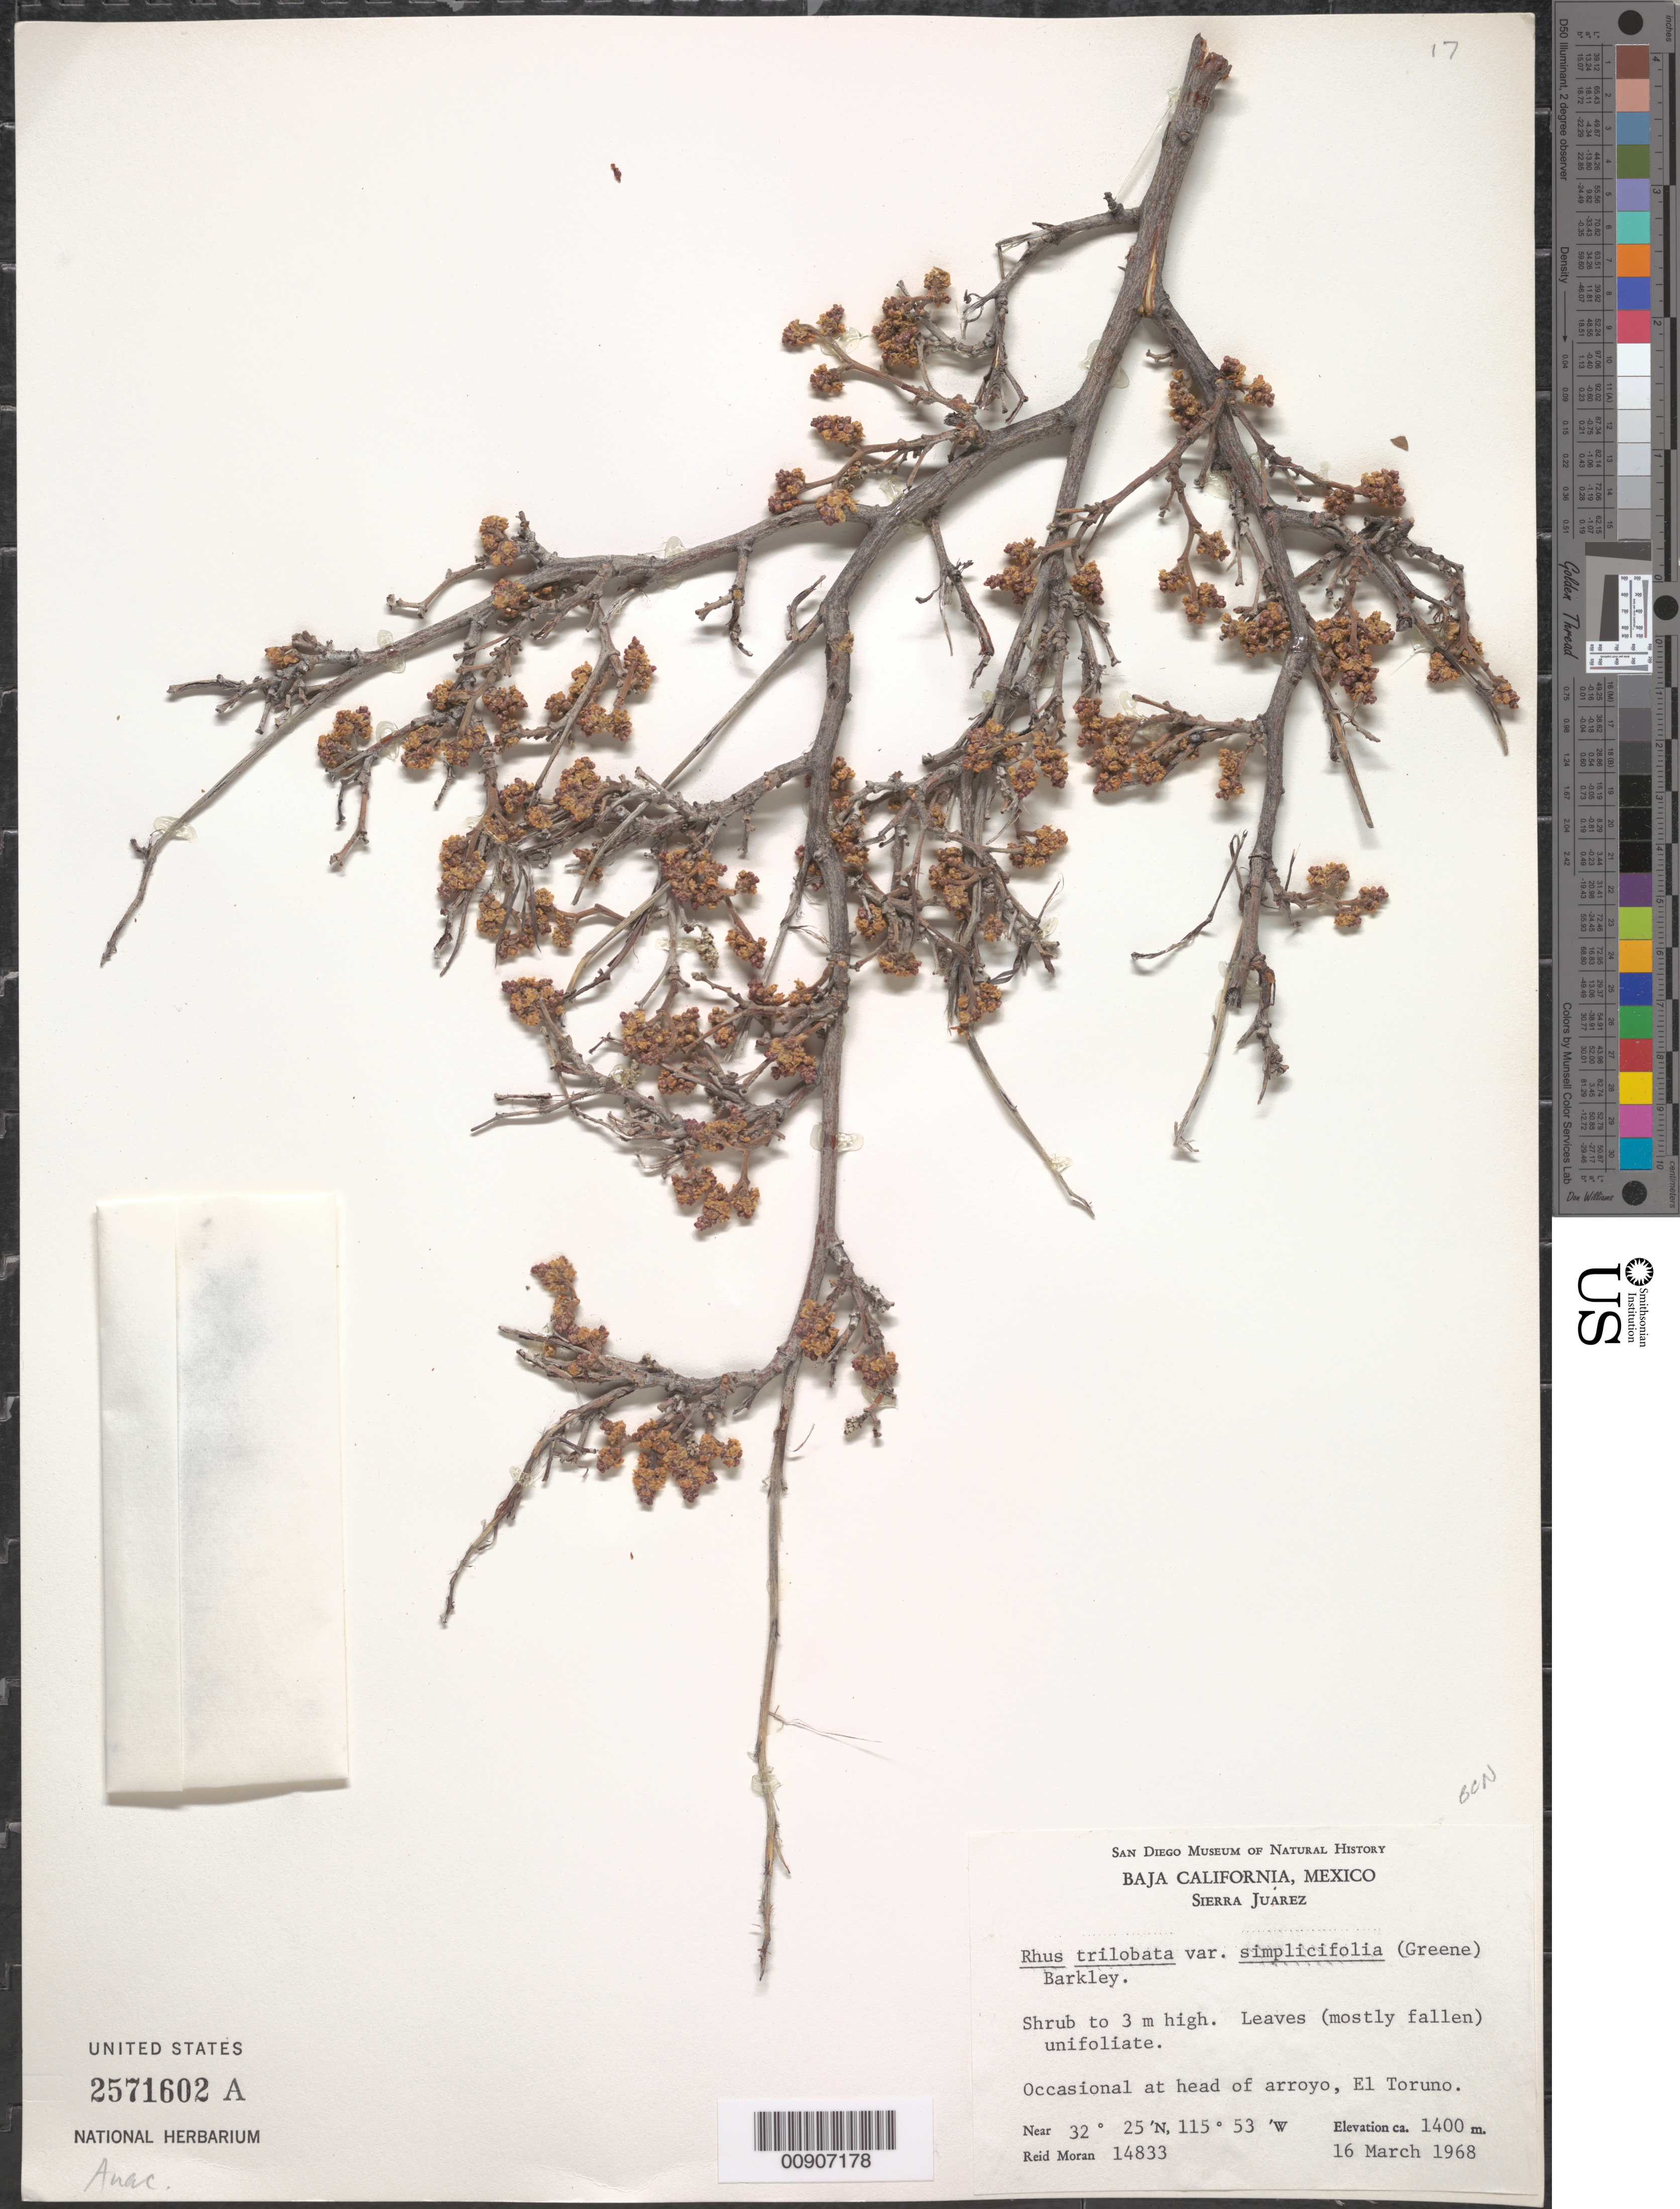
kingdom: Plantae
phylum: Tracheophyta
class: Magnoliopsida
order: Sapindales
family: Anacardiaceae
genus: Rhus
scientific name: Rhus aromatica var. simplicifolia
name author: (Greene) Cronq.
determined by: Mitchell, John D.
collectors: R. V. Moran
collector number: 14833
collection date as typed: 16 Mar 1968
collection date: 1968-03-16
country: Mexico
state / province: Baja California Norte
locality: At head of arroyo, El Toruno. Baja California. Sierra Juárez.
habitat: At head of arroyo.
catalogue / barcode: US 2571602A